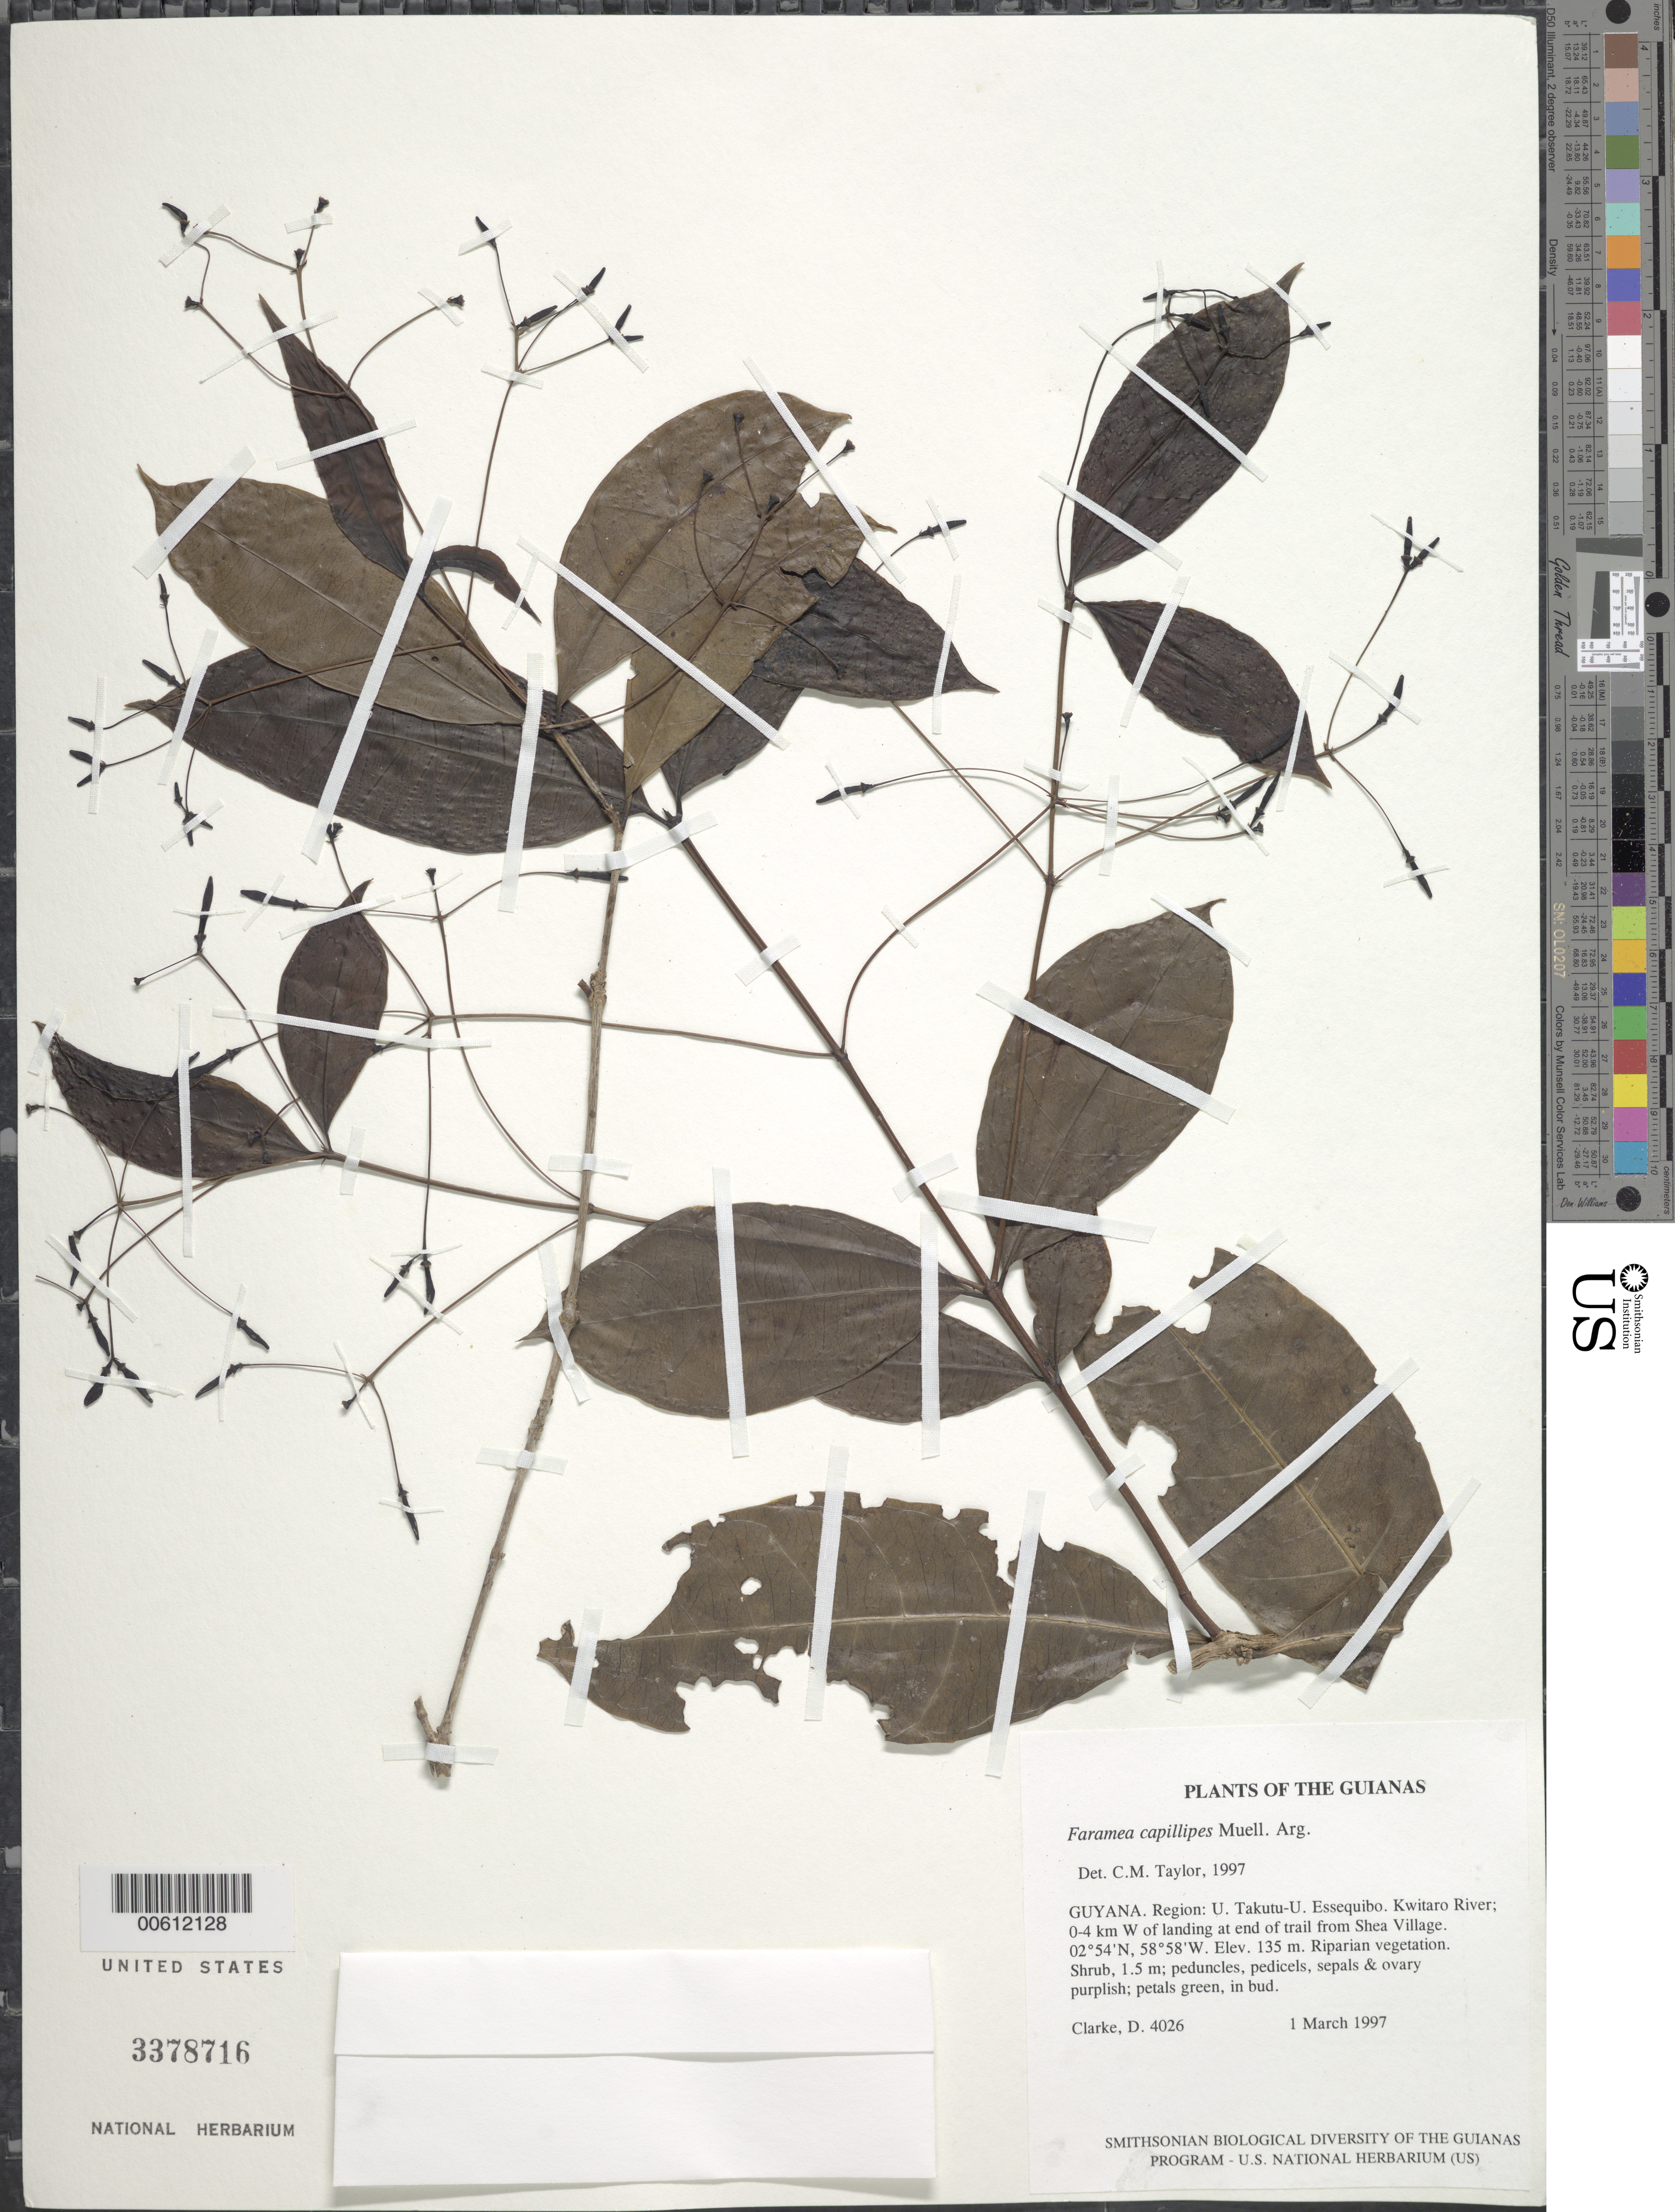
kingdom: Plantae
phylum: Tracheophyta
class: Magnoliopsida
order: Gentianales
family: Rubiaceae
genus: Faramea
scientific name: Faramea capillipes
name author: Müll. Arg.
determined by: Taylor, Charlotte M.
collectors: H. D. Clarke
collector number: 4026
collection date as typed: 1 March 1997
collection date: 1997-03-01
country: Guyana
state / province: U. Takutu-U. Essequibo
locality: Kwitaro River; 0-4 km W of landing at end of trail from Shea Village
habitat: Riparian vegetation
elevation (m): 135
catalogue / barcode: US 3378716